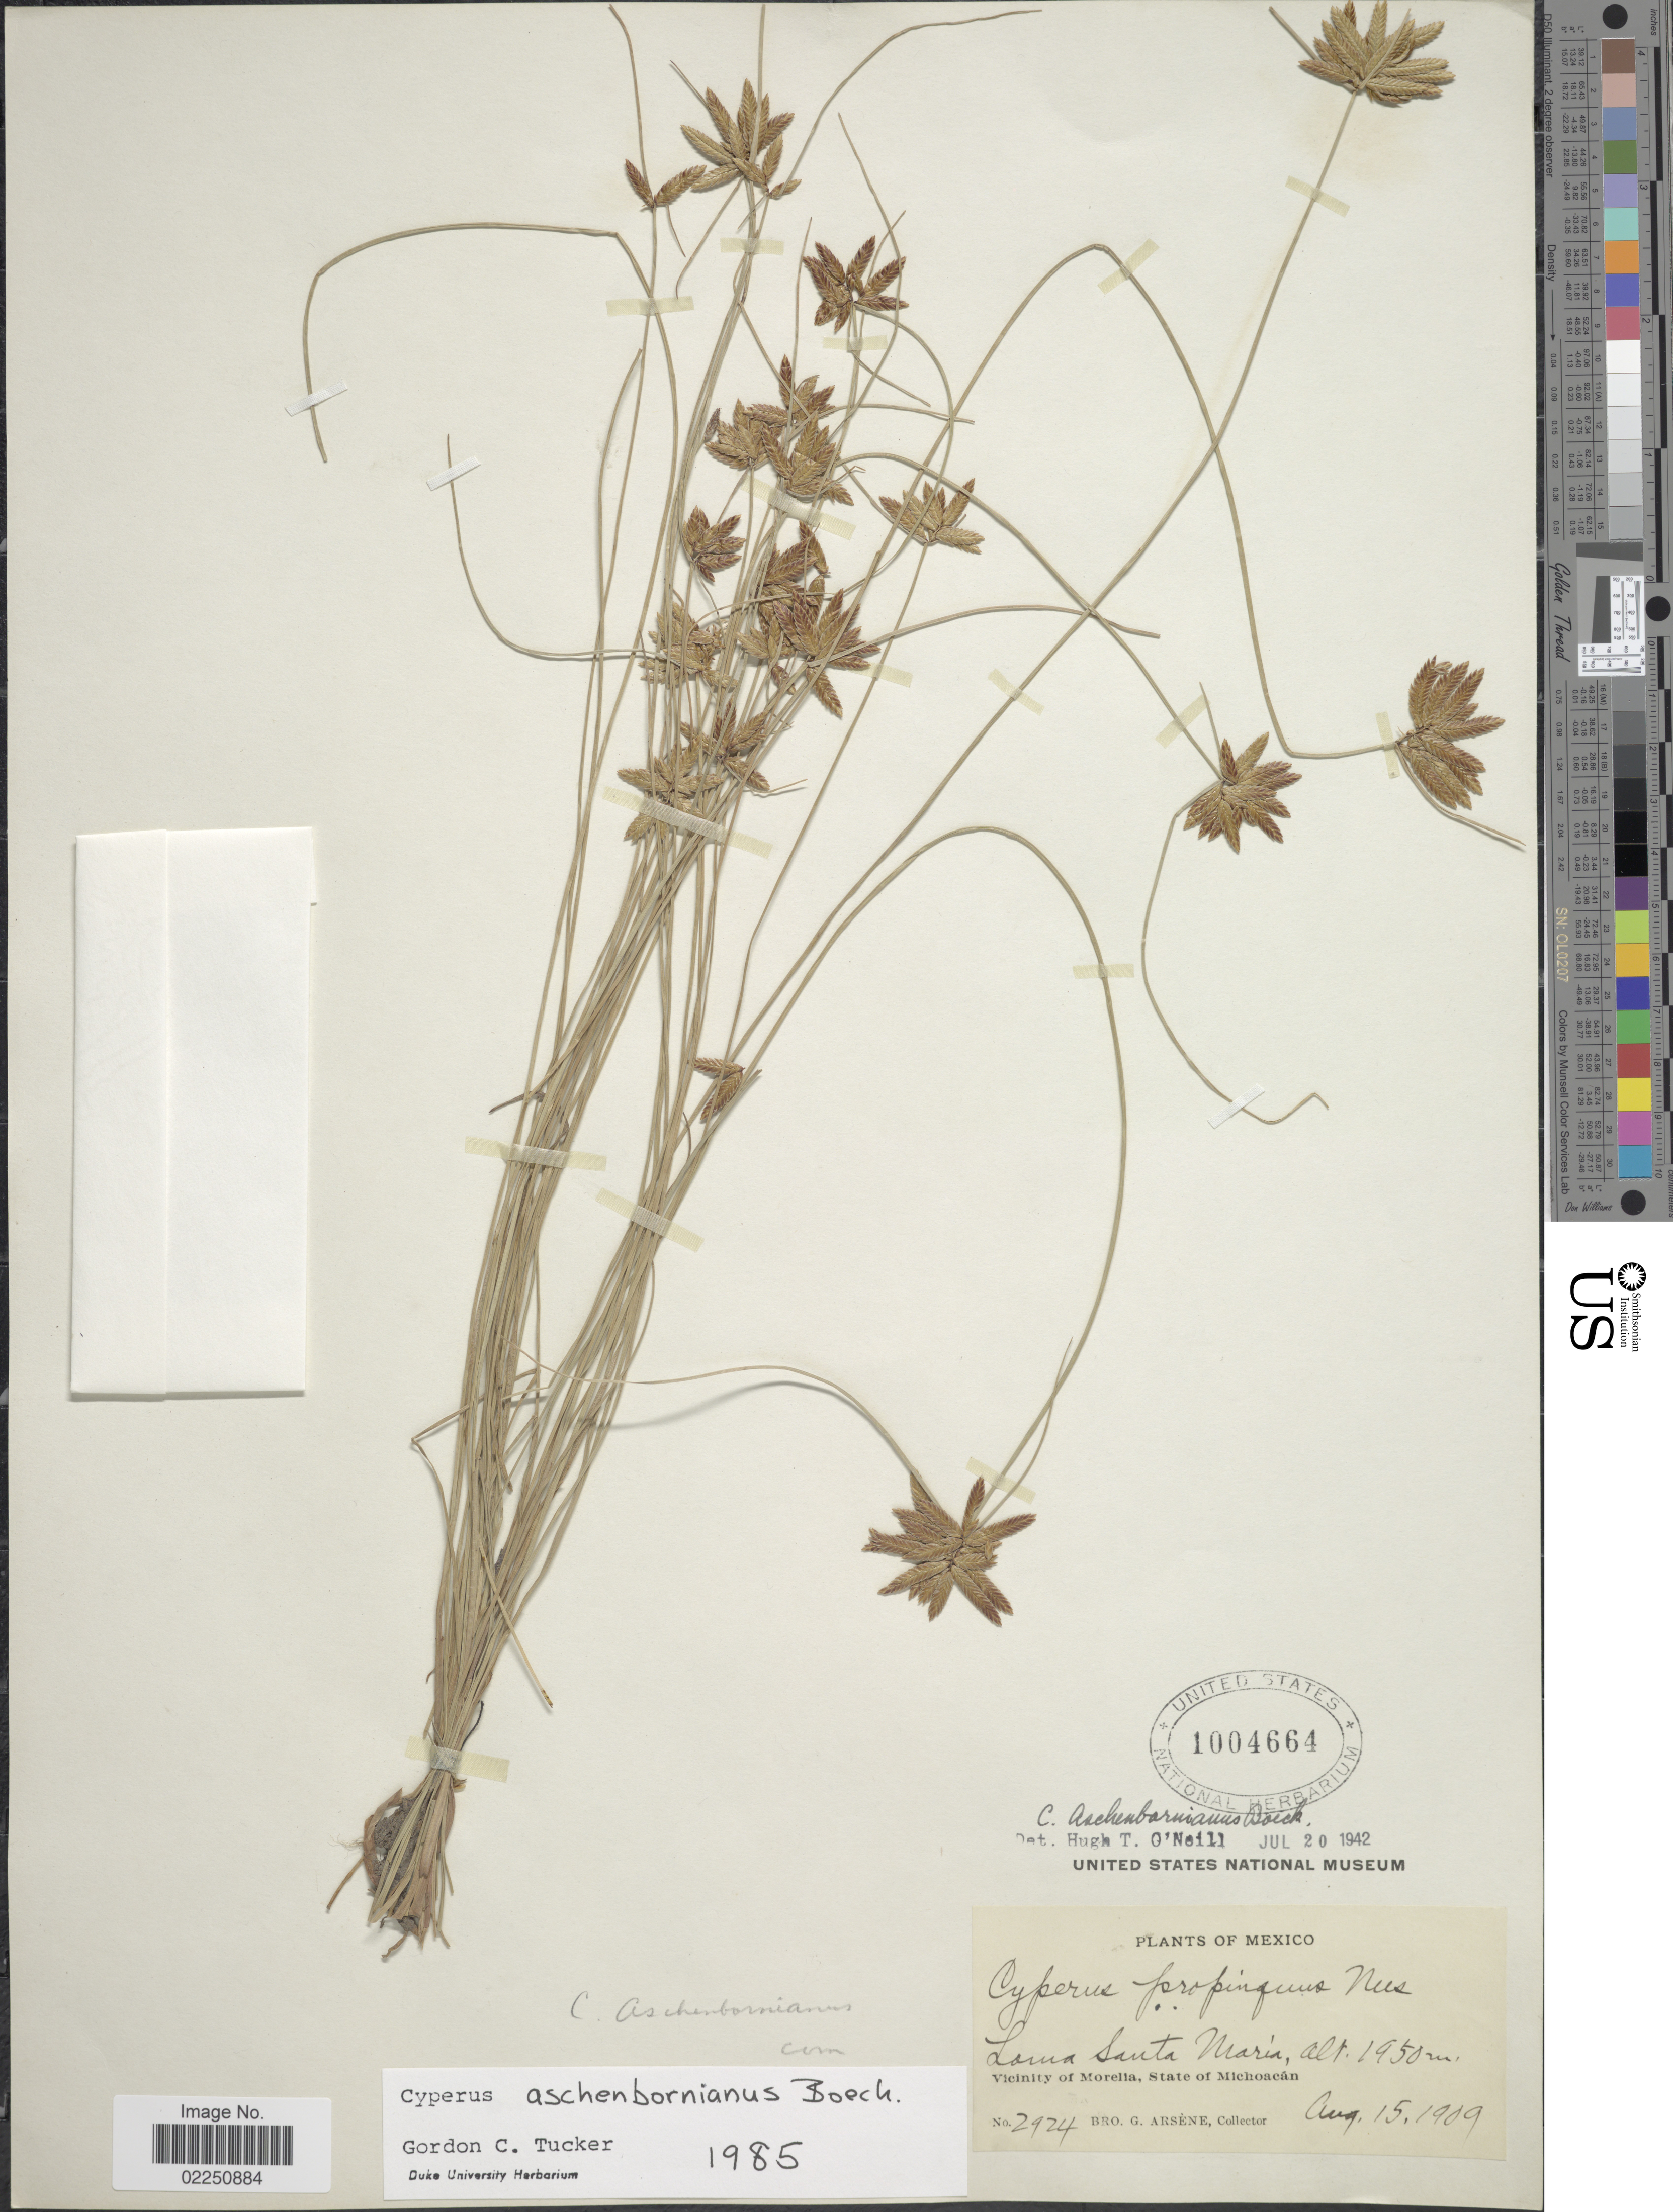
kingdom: Plantae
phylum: Tracheophyta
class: Liliopsida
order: Poales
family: Cyperaceae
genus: Cyperus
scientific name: Cyperus aschenbornianus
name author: Boeckeler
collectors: Bro. G. Arsène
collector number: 2924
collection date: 1909-08-15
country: Mexico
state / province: Michoacán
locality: Loma Santa Maria. Vicinity of Morelia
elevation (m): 1950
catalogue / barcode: US 1004664